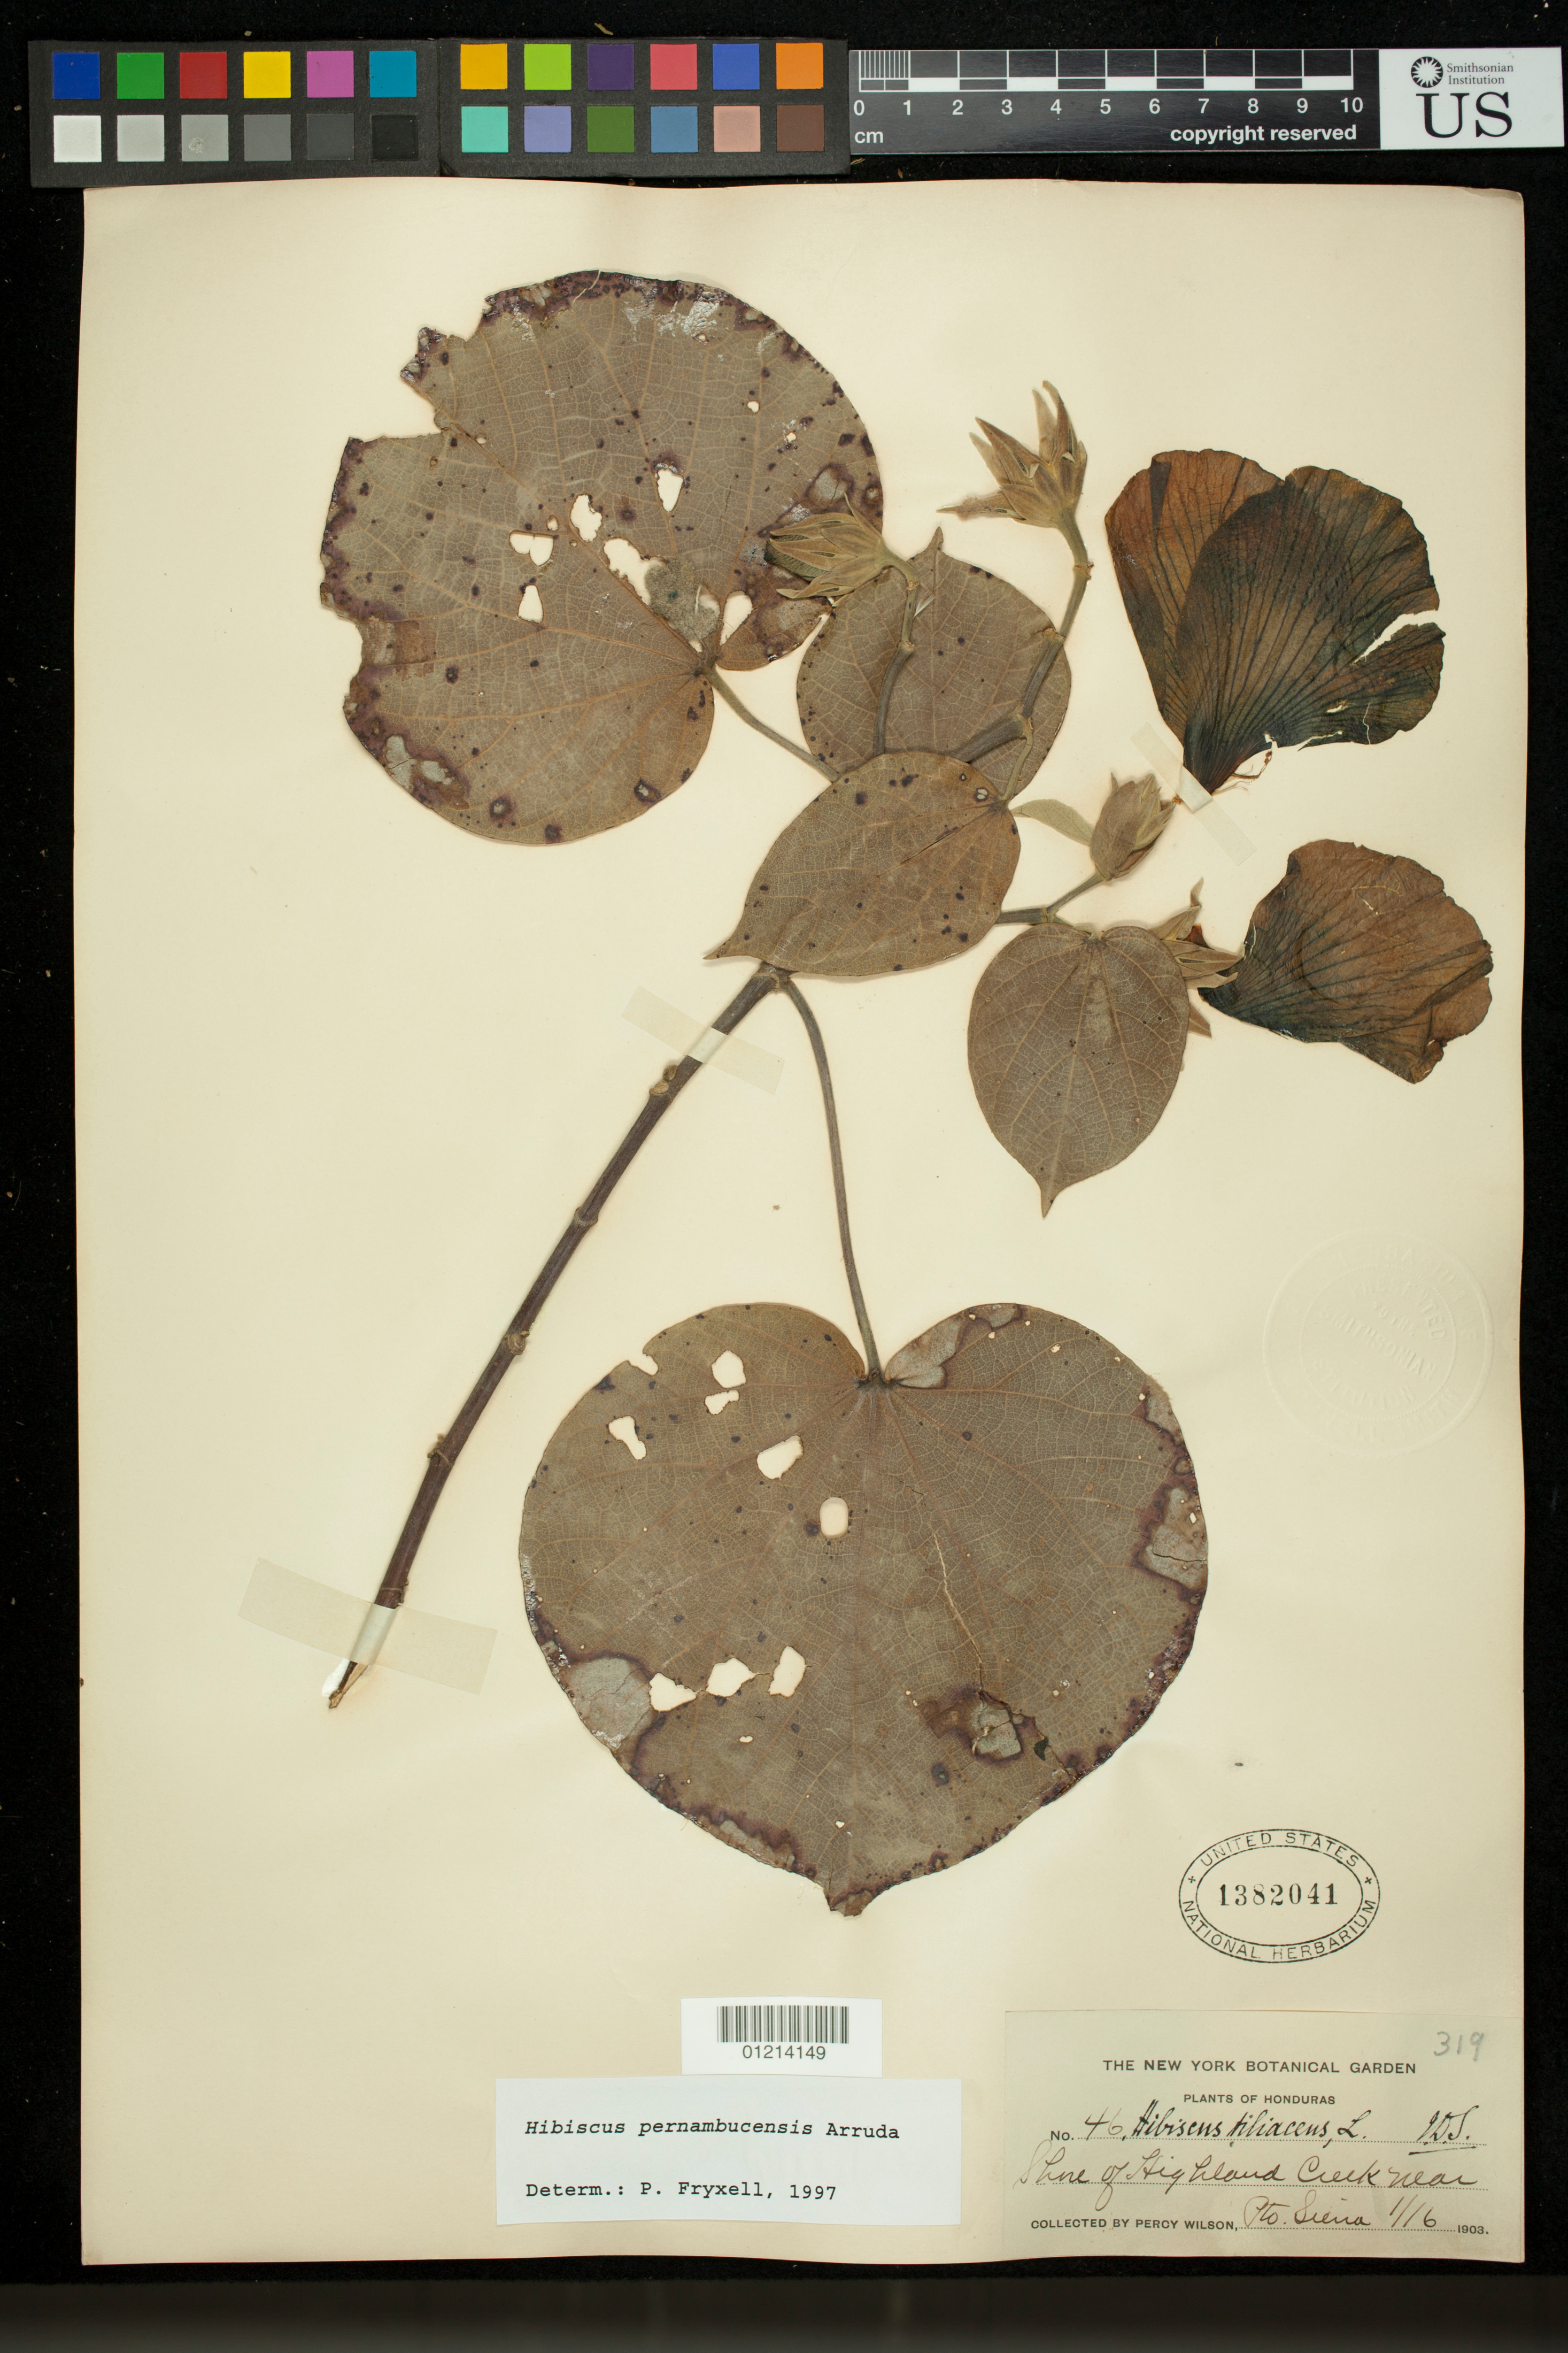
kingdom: Plantae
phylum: Tracheophyta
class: Magnoliopsida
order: Malvales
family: Malvaceae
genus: Talipariti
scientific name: Talipariti tiliaceum var. pernambucense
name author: (Arruda) Fryxell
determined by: Dorr, Laurence J., Curator (BOT), Smithsonian Institution - National Museum of Natural History (UNITED STATES)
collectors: P. Wilson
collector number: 46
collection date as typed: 16 Jan 1903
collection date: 1903-01-16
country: Honduras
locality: Honduras: Shore of Highland Creek near Pto. Sierra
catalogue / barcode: US 1382041